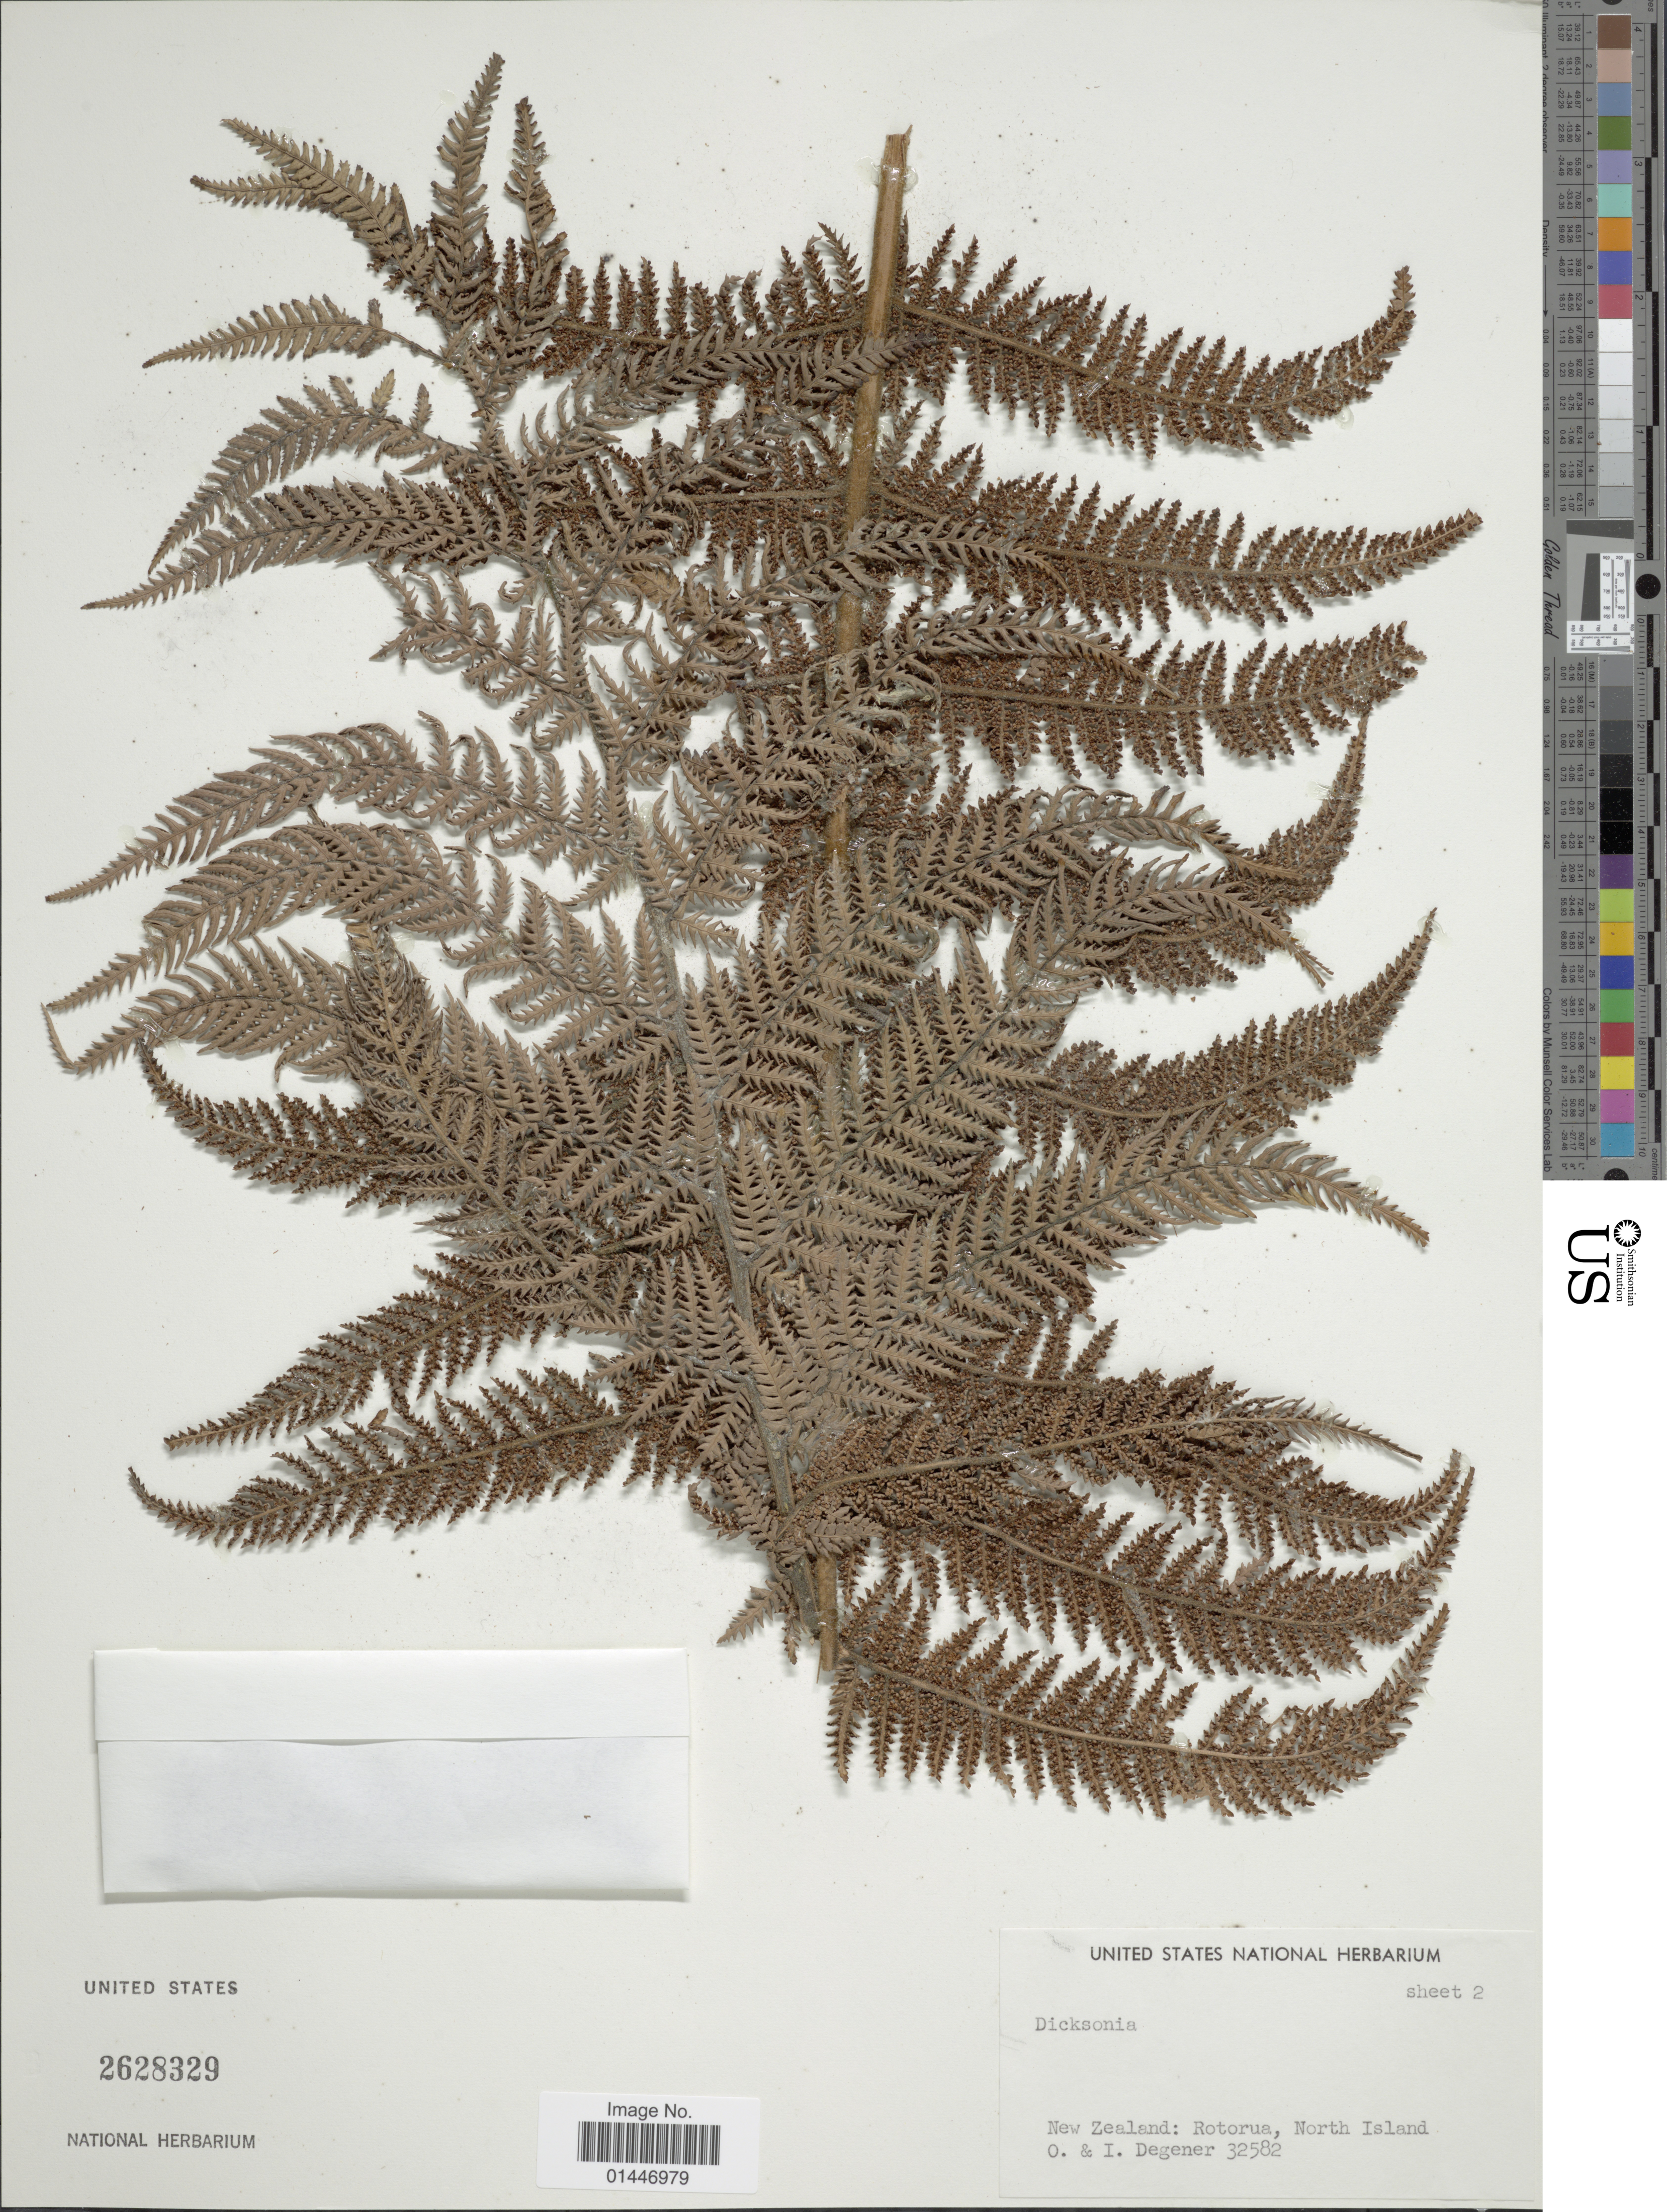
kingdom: Plantae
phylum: Tracheophyta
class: Polypodiopsida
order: Cyatheales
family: Dicksoniaceae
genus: Dicksonia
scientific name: Dicksonia fibrosa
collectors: O. Degener & I. Degener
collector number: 32582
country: New Zealand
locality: Rotorua, North Island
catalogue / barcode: US 2628329